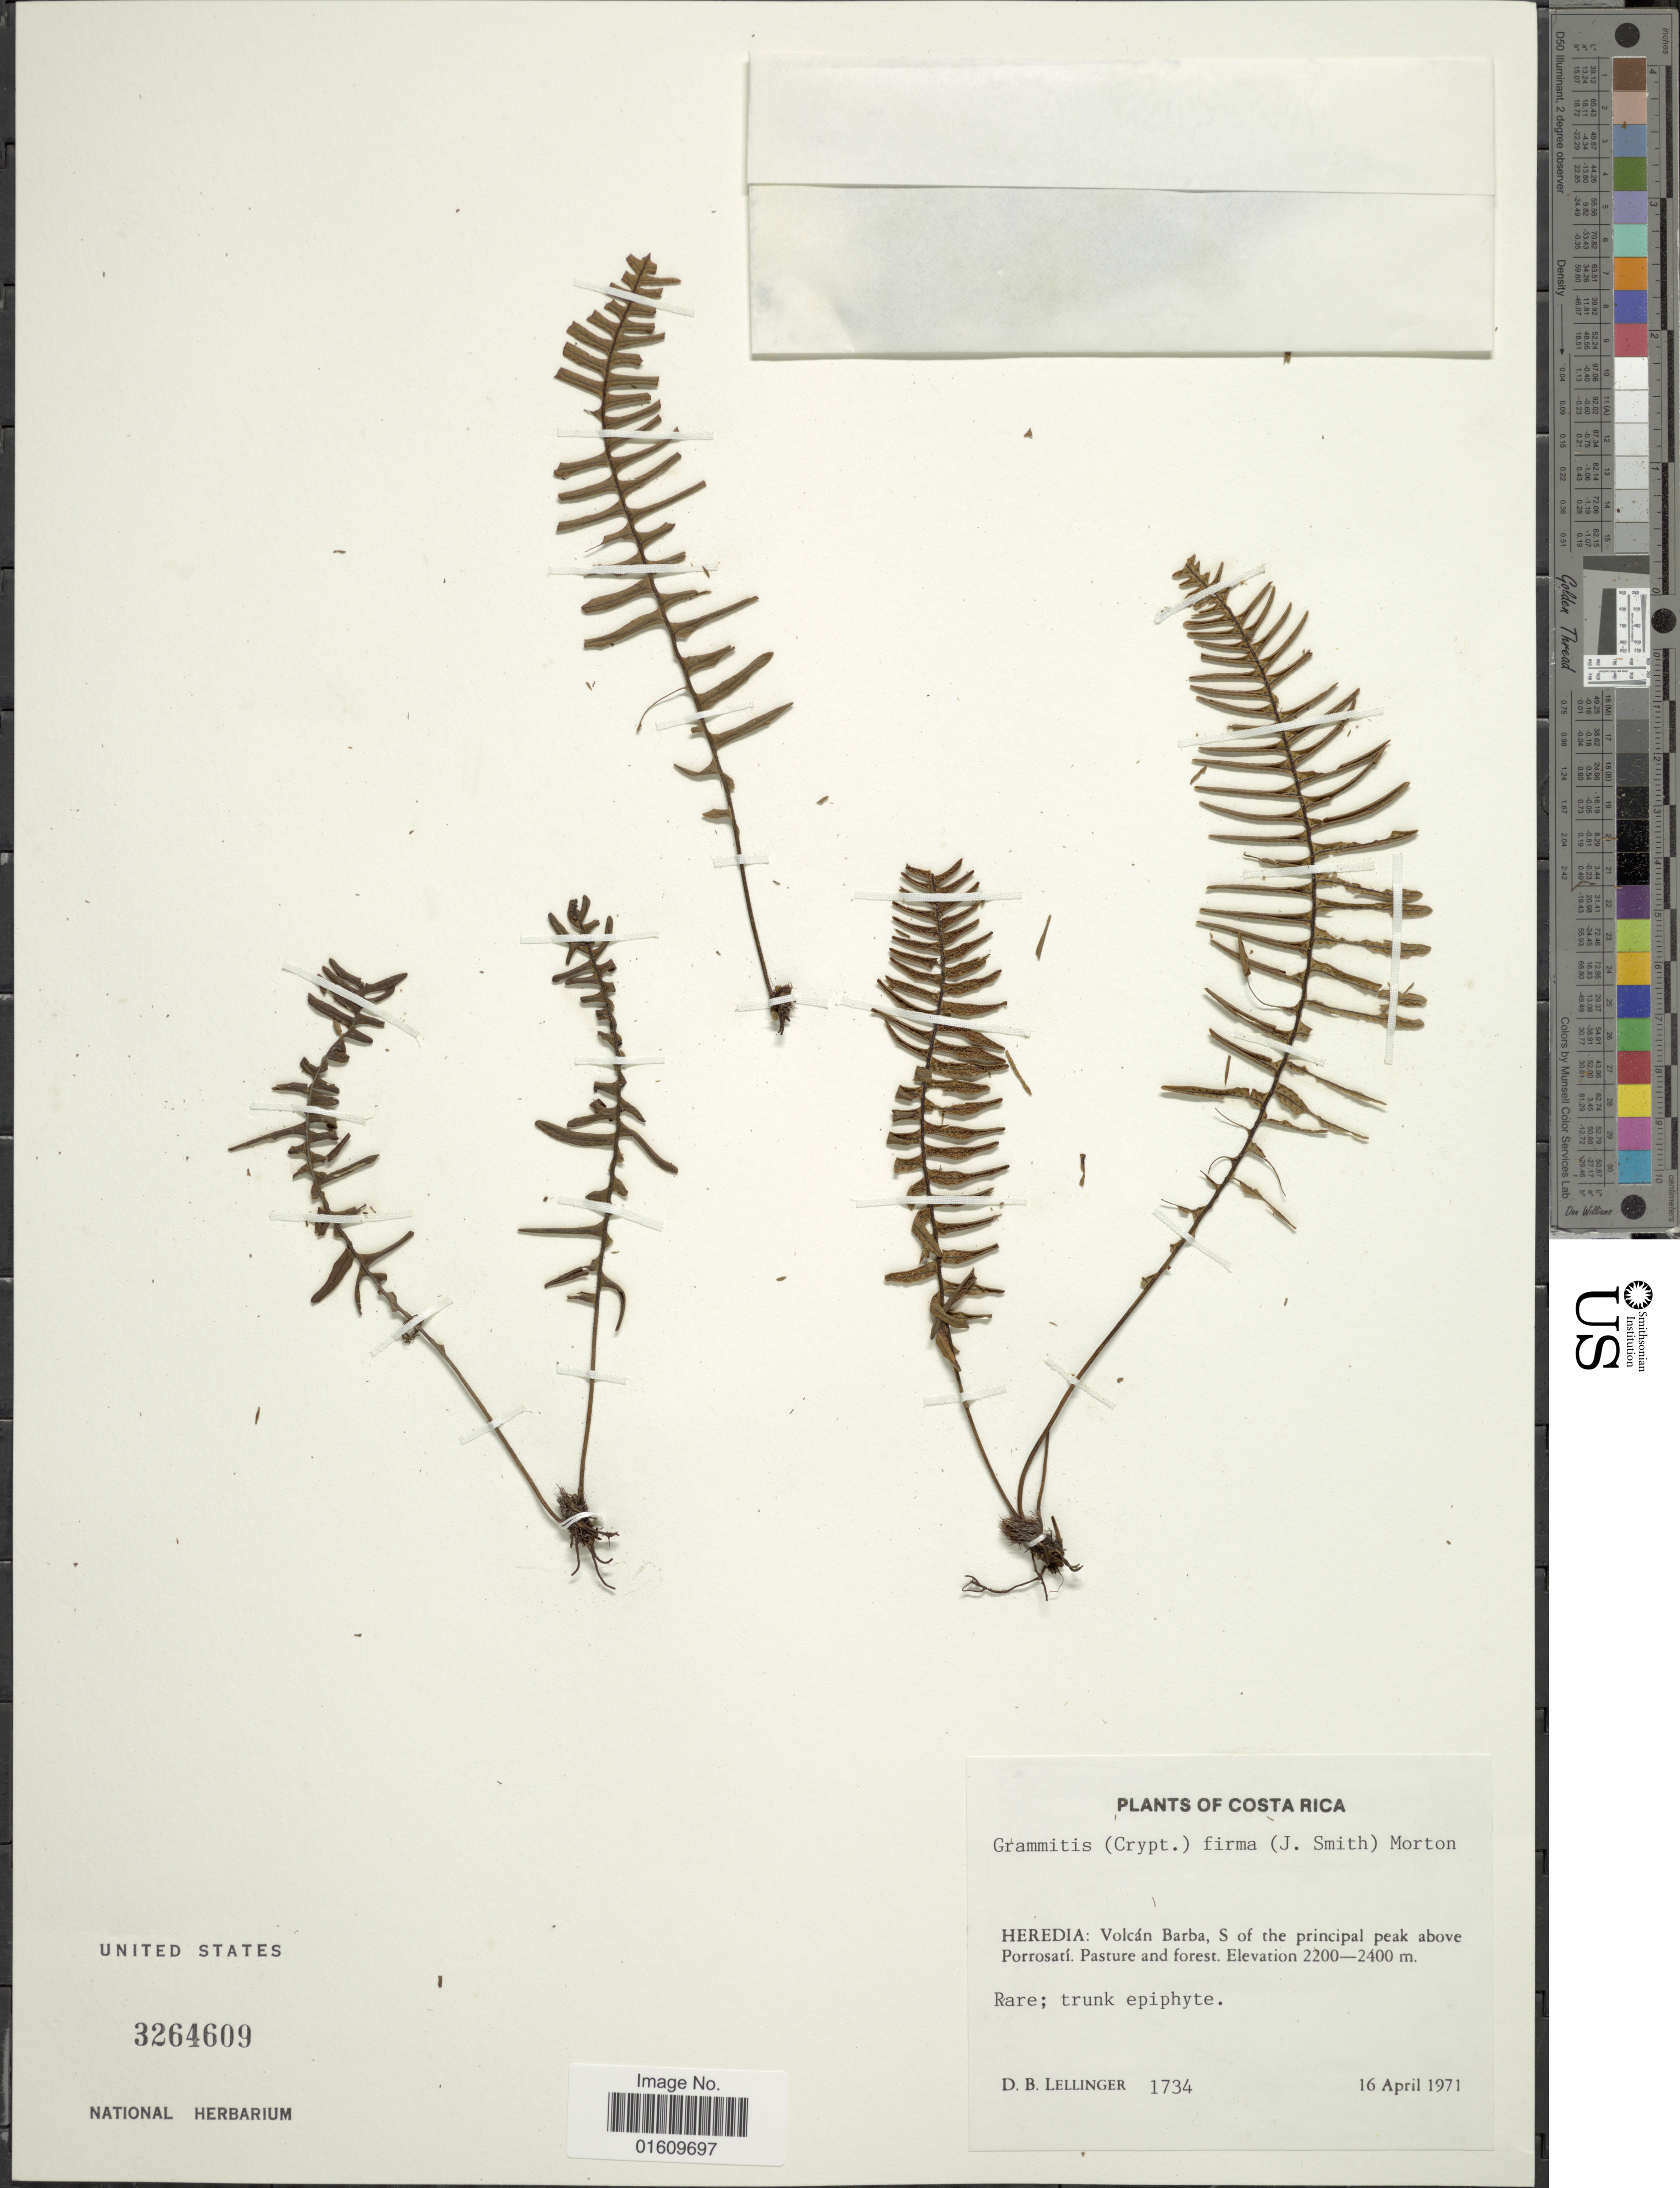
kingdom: Plantae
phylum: Tracheophyta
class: Polypodiopsida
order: Polypodiales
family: Polypodiaceae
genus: Melpomene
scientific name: Melpomene firma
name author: (J. Sm.) A.R. Sm. & R.C. Moran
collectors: D. B. Lellinger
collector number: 1734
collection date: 1971-04-16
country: Costa Rica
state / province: Heredia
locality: Volcan Barba, S of the pricicpal peak above Porrosati, Pasture and forest.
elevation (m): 2200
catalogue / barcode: US 3264609